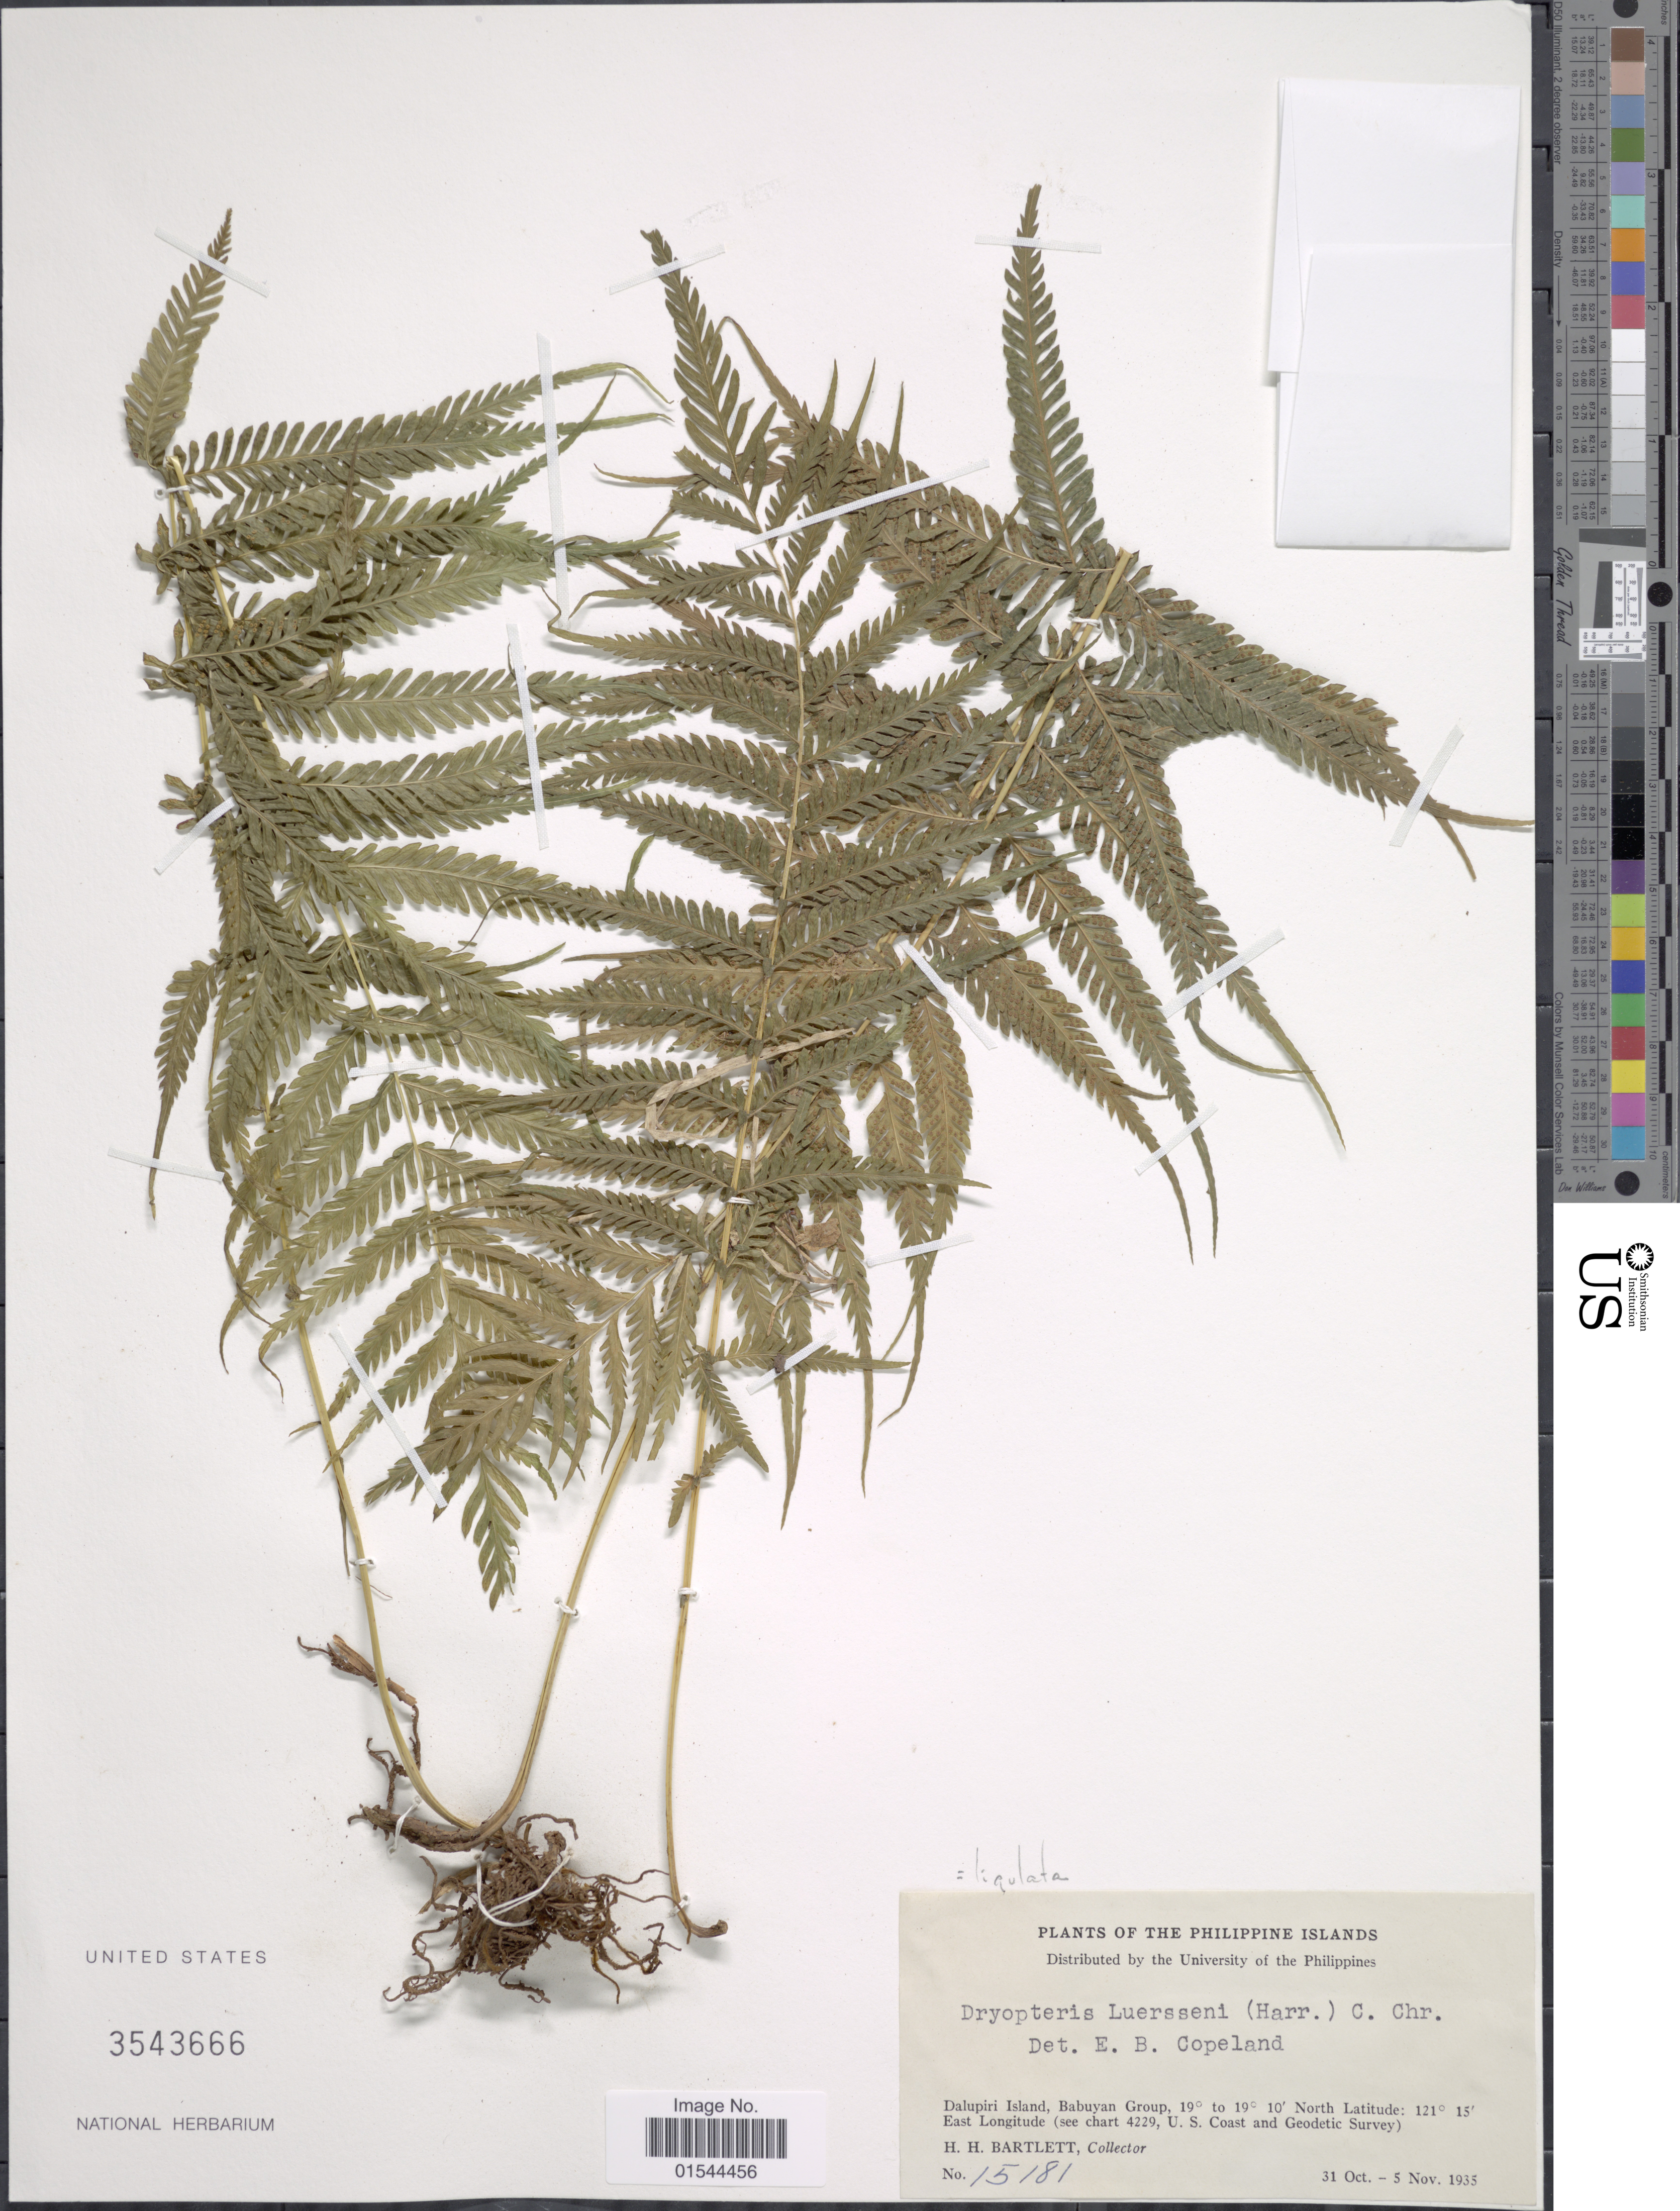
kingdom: Plantae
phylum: Tracheophyta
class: Polypodiopsida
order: Polypodiales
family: Thelypteridaceae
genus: Pneumatopteris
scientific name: Pneumatopteris ligulata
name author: (C. Presl) Holttum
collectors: H. H. Bartlett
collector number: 15181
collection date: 1935-10-31/1935-11-05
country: Philippines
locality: Philippine Islands, Dalupiri Island, Babuyan Group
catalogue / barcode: US 3543666